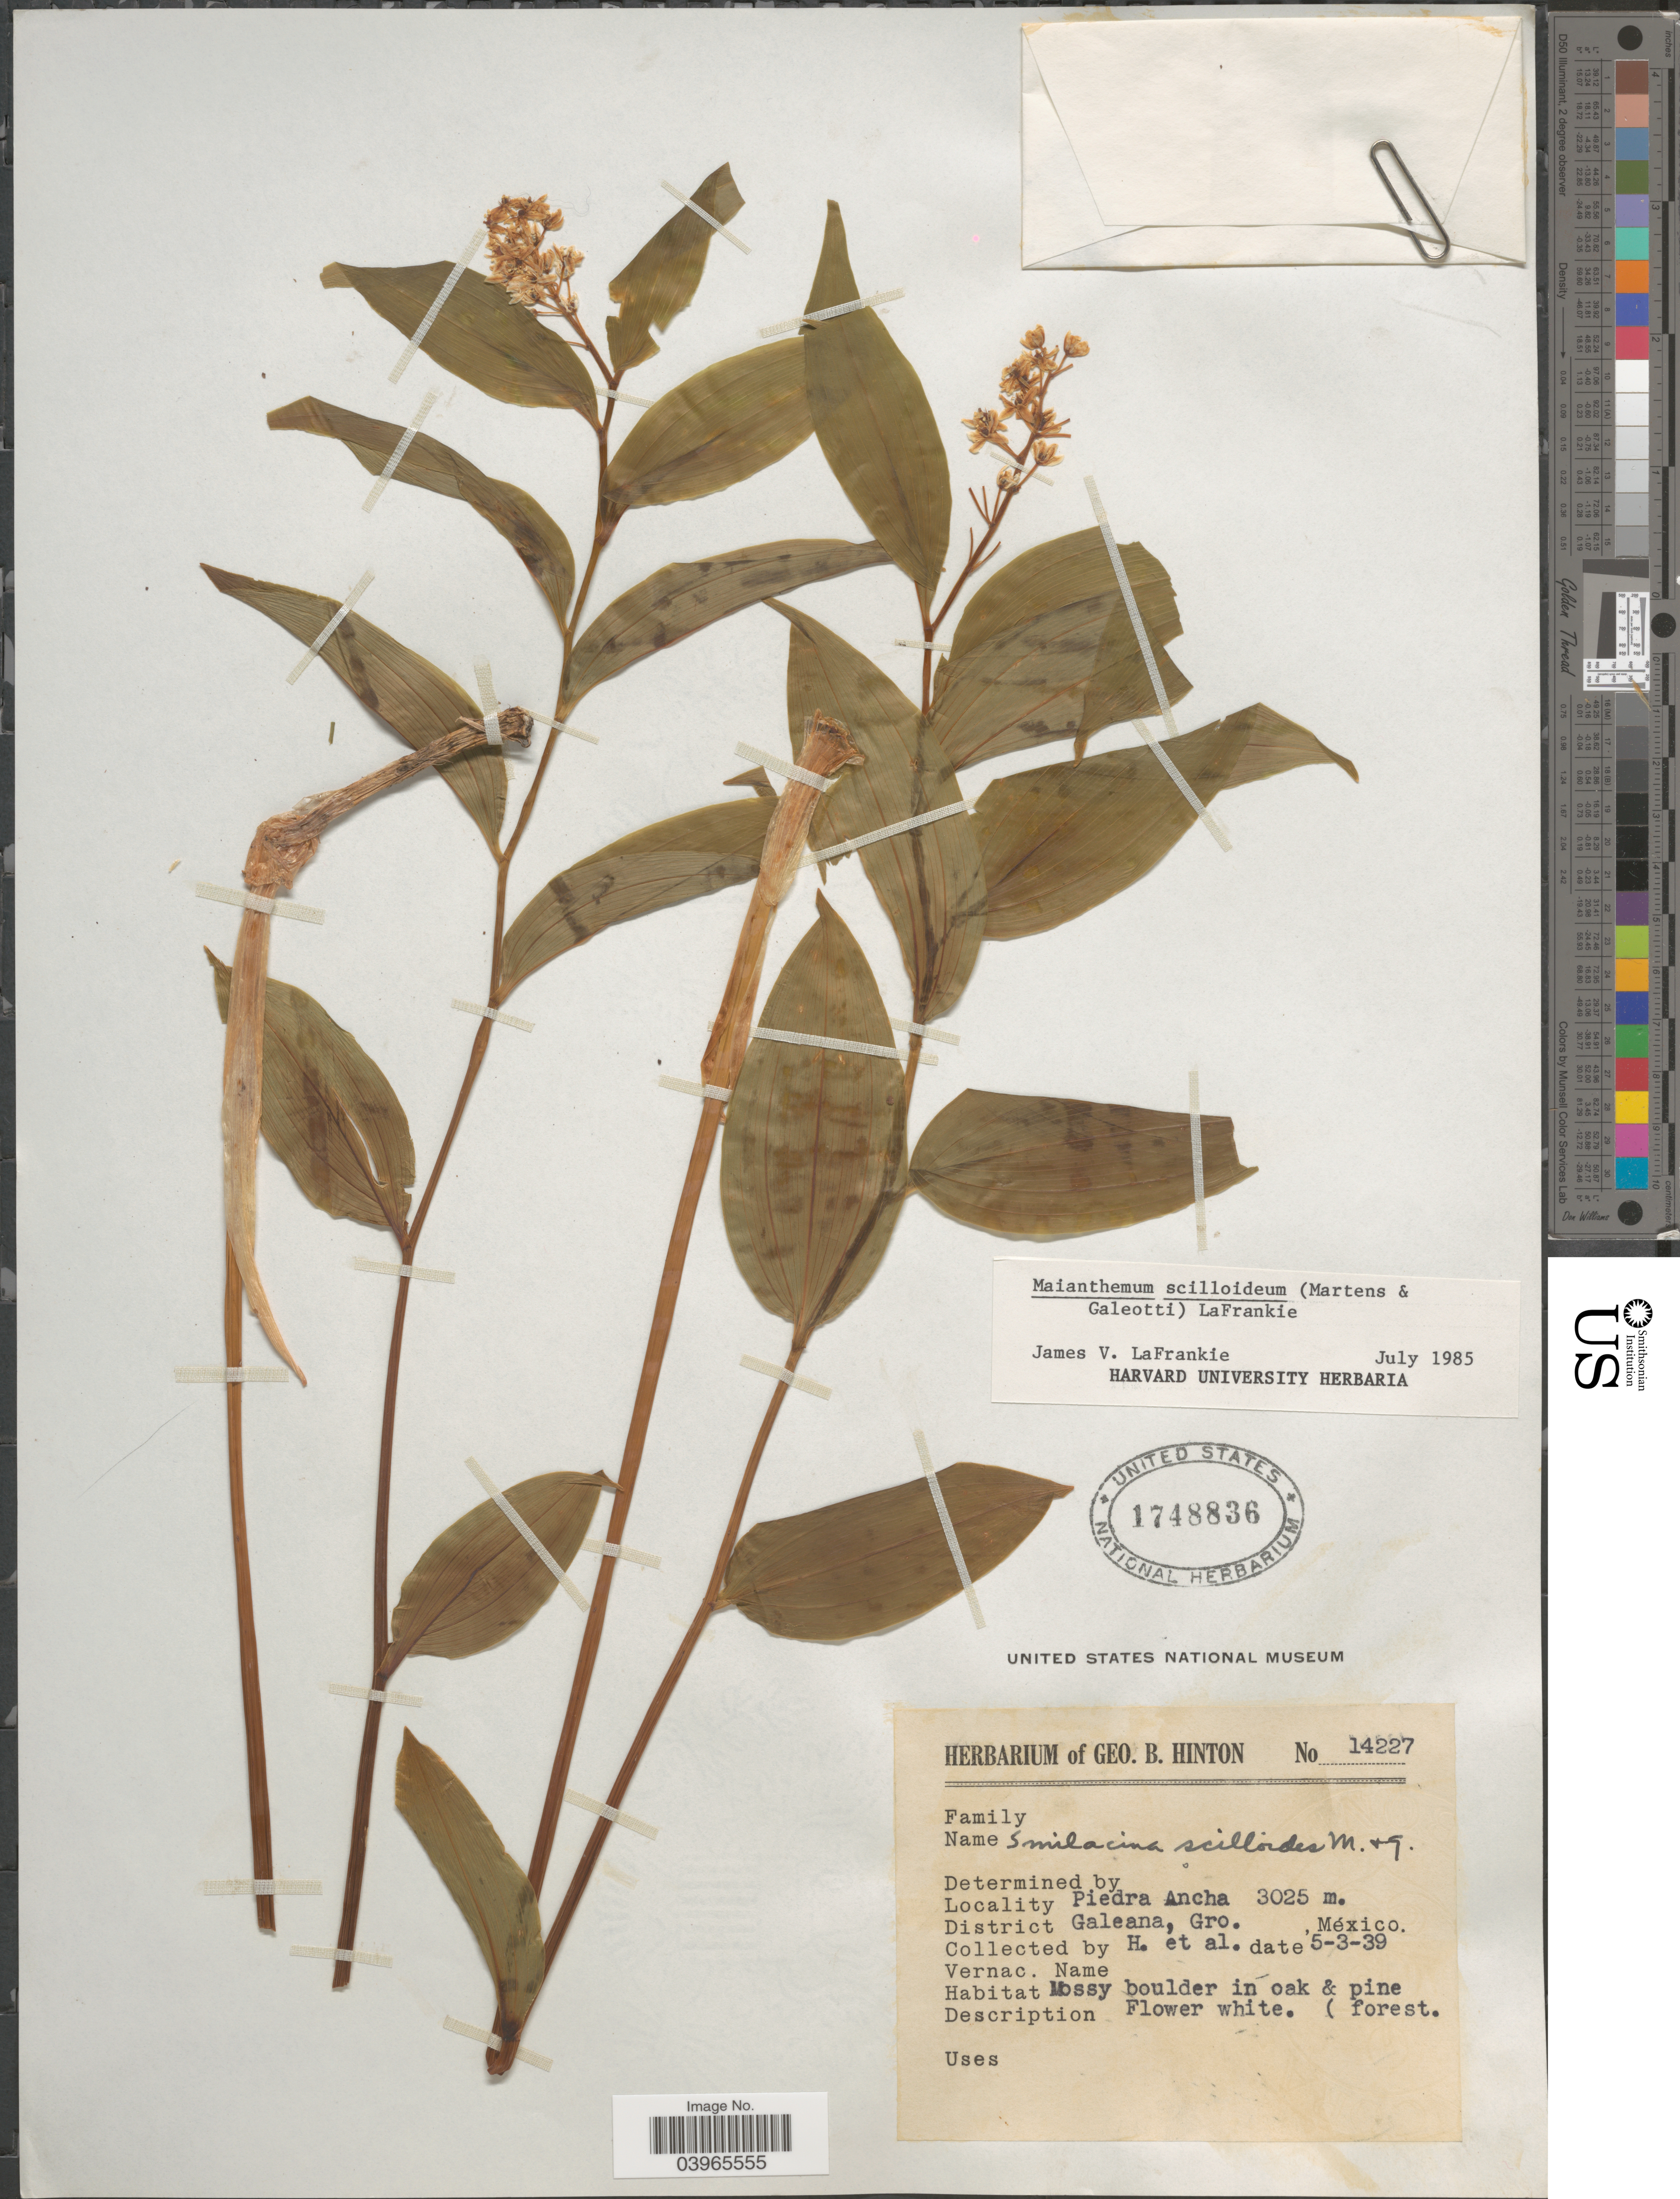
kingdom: Plantae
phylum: Tracheophyta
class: Liliopsida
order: Asparagales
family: Asparagaceae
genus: Maianthemum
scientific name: Maianthemum scilloideum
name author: (M. Martens & Galeotti) LaFrankie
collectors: G. B. Hinton & et al.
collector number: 14227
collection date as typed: Transcribed d/m/y: 5/3/39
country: Mexico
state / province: Guerrero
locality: Piedra Ancha. District Galeana.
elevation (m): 3025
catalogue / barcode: US 1748836